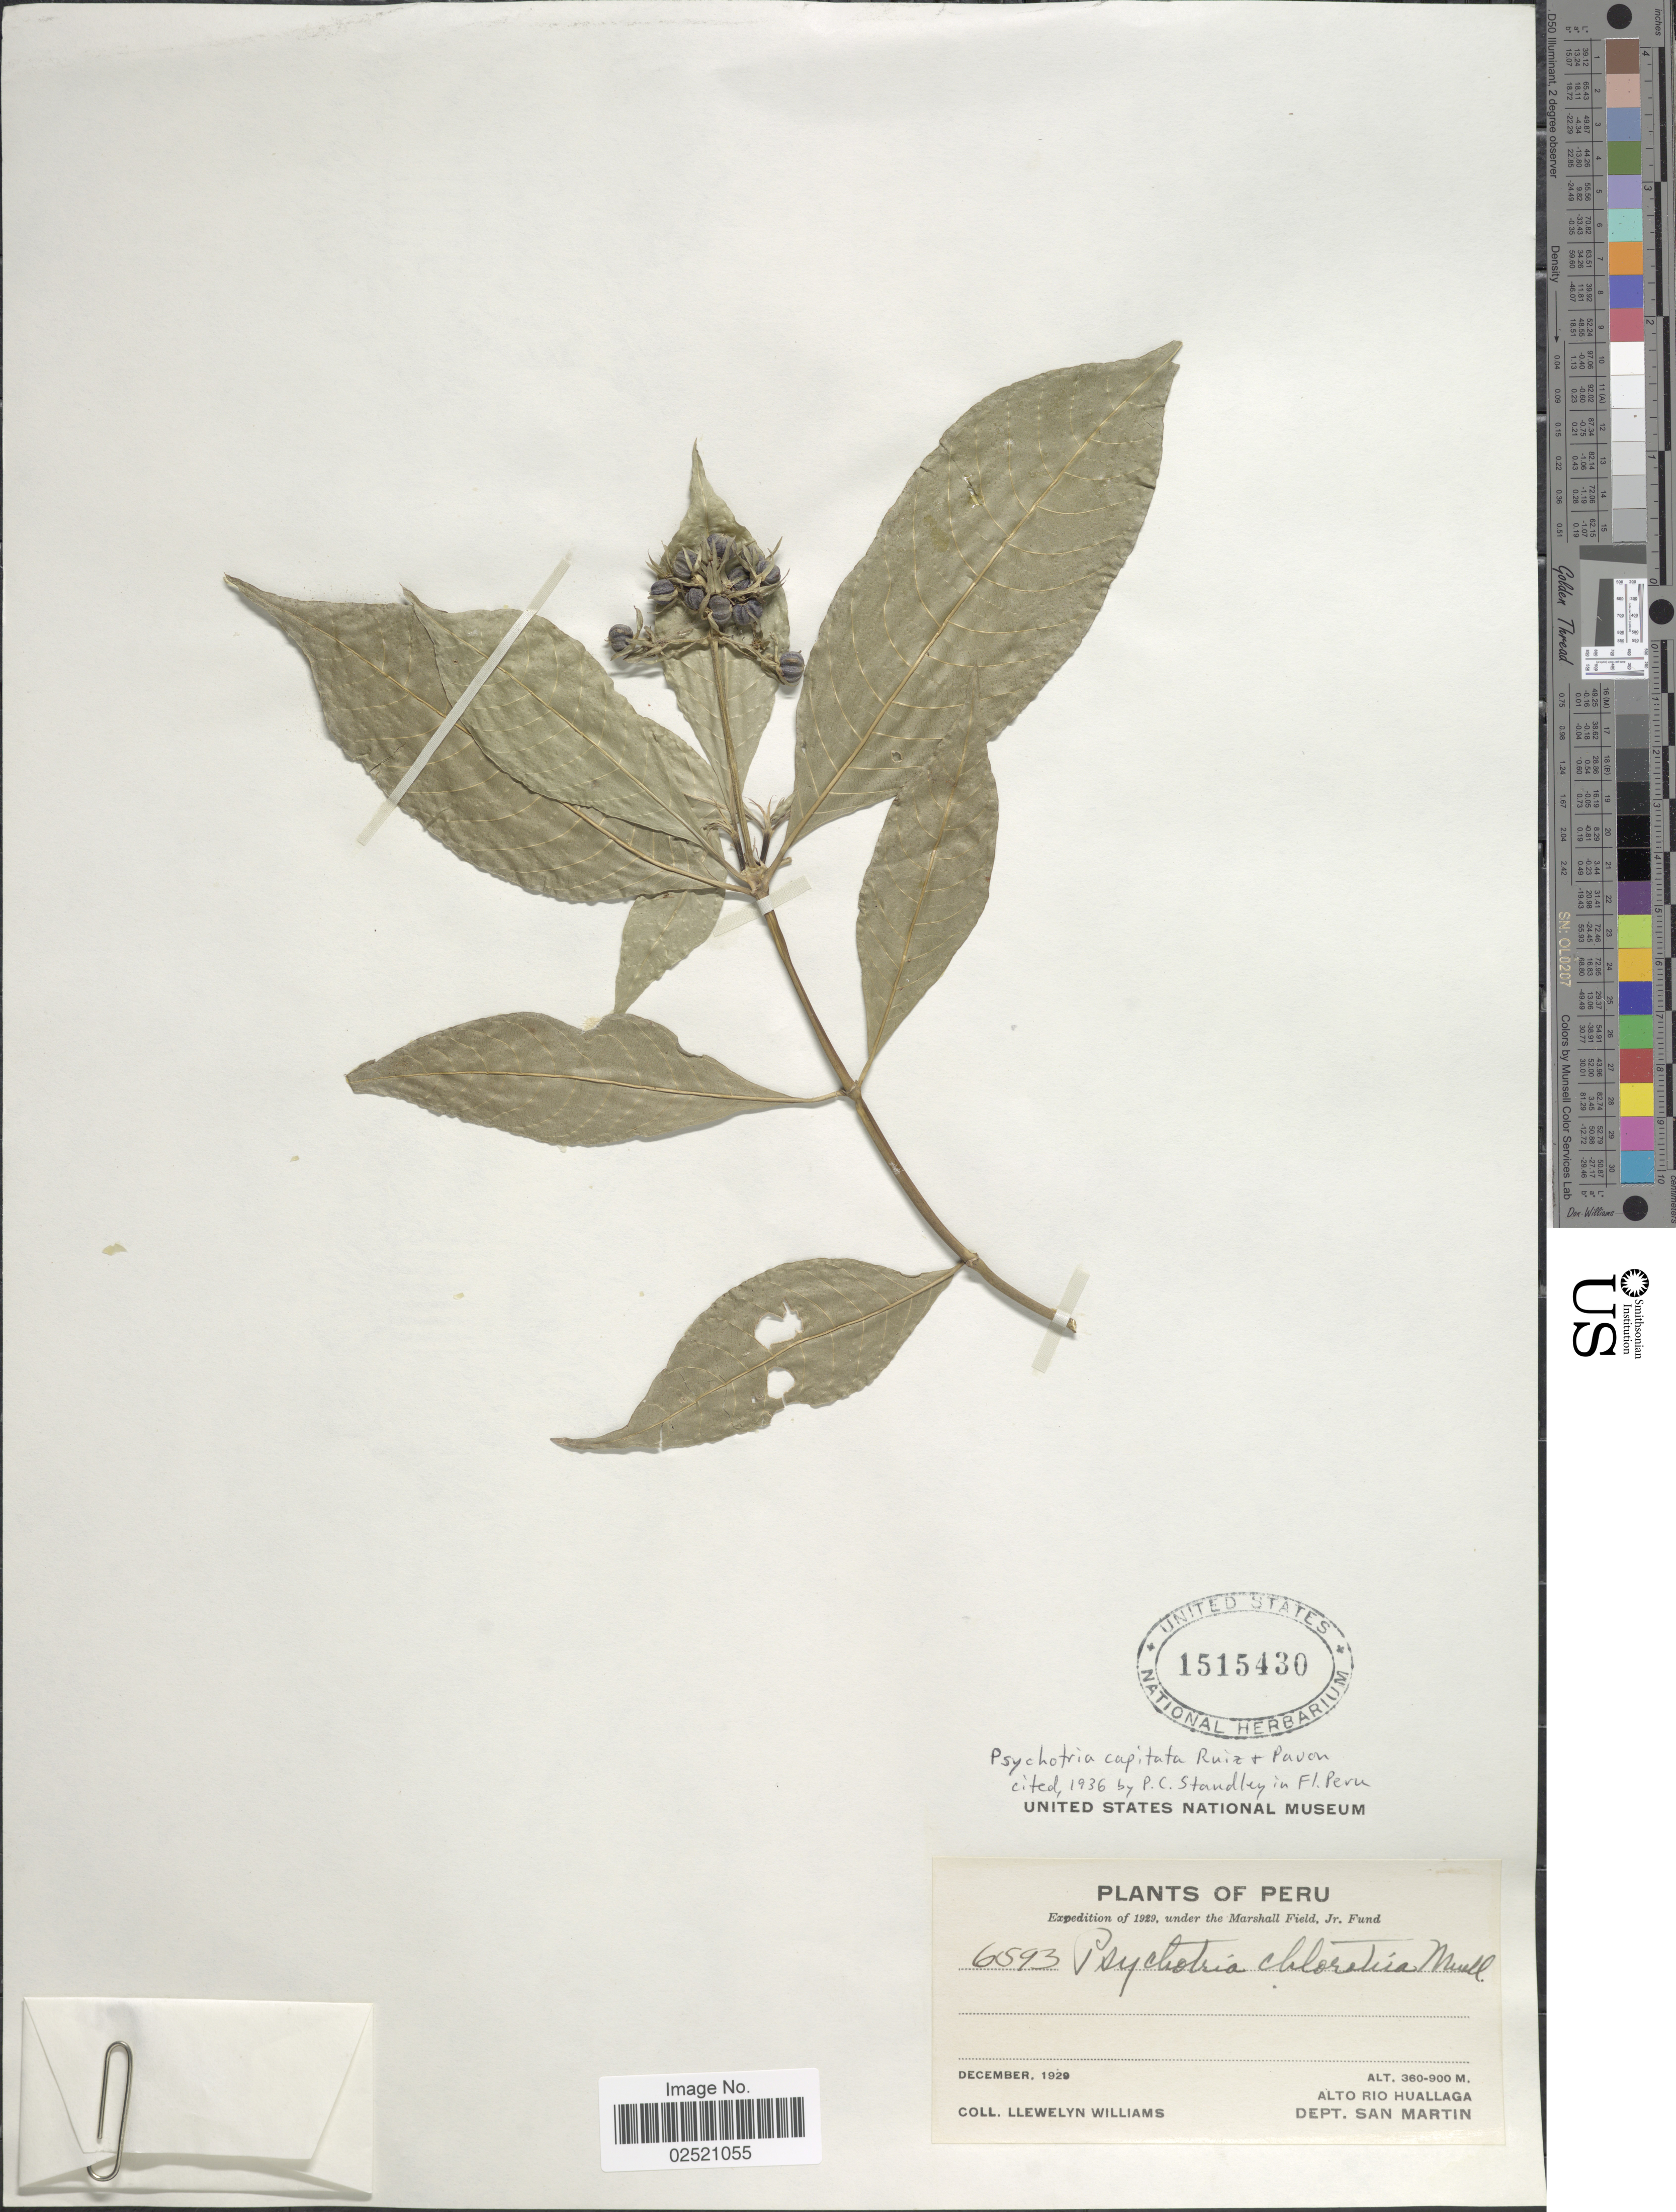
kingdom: Plantae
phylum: Tracheophyta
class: Magnoliopsida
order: Gentianales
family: Rubiaceae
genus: Psychotria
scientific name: Psychotria capitata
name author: Ruiz & Pav.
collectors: Ll. Williams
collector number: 6593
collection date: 1929-12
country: Peru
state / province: San Martín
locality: Alto Rio Huallaga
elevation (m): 360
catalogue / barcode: US 1515430